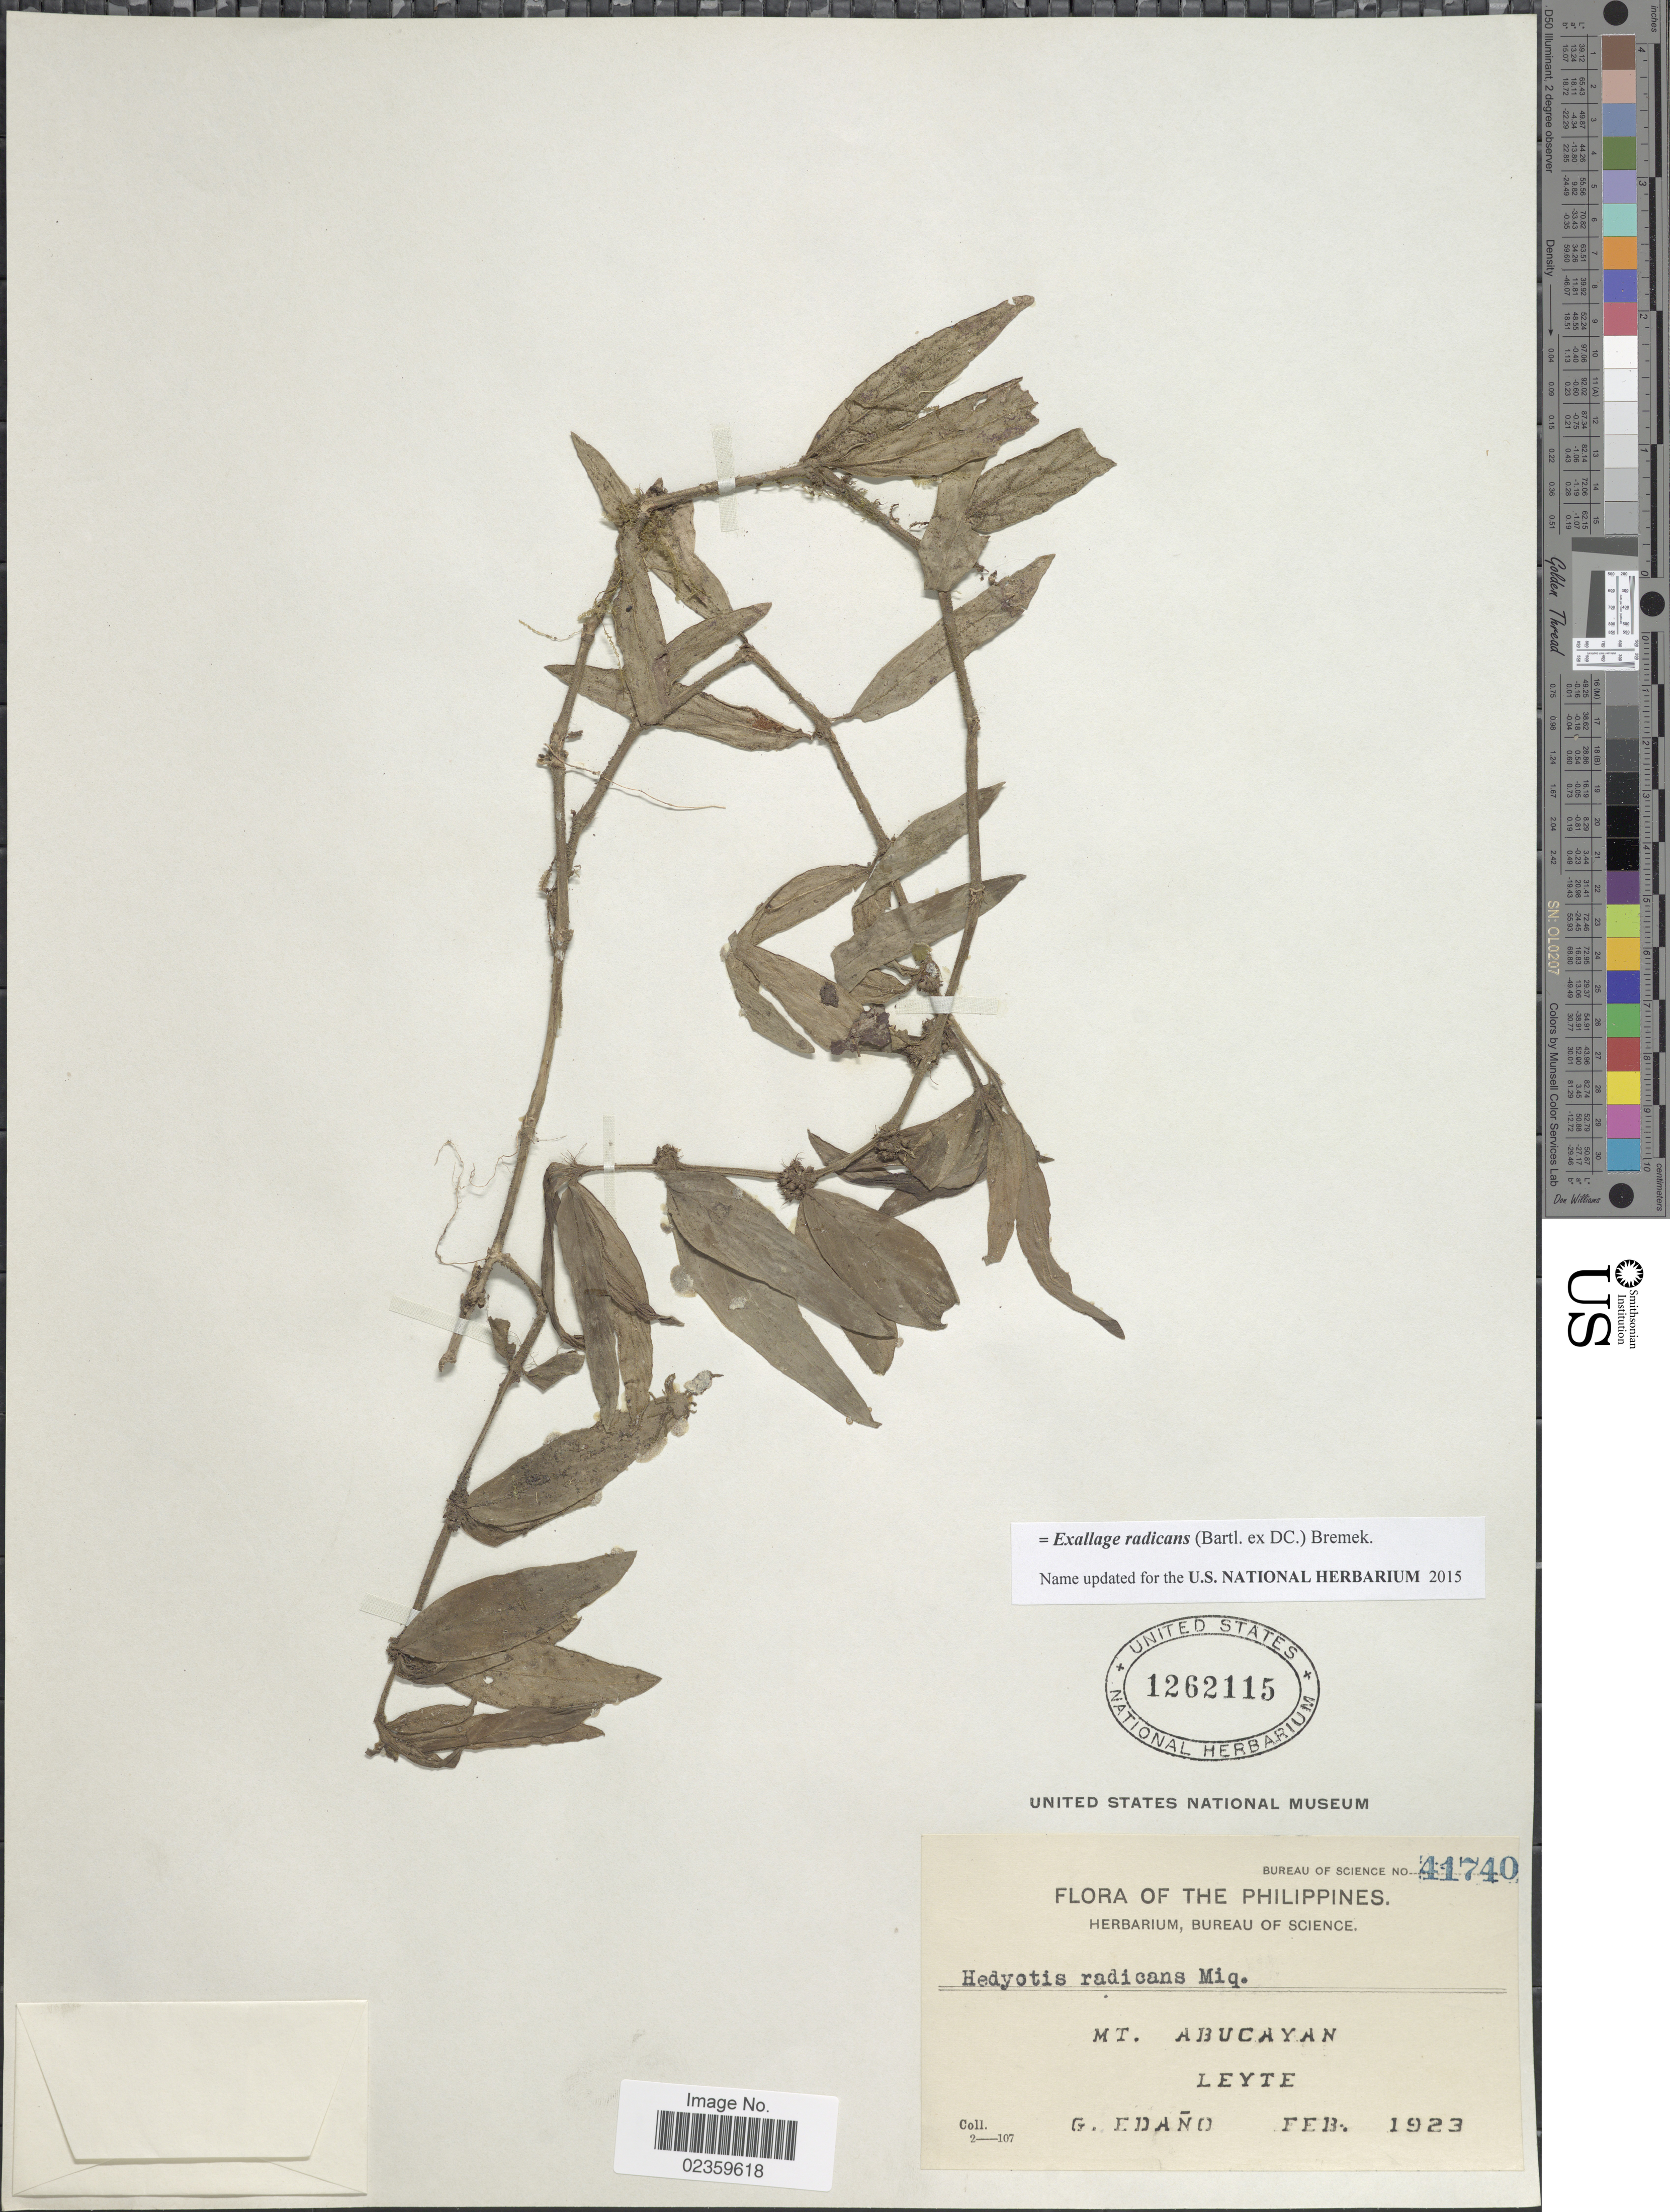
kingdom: Plantae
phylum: Tracheophyta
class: Magnoliopsida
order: Gentianales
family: Rubiaceae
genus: Exallage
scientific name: Exallage radicans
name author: (Bartl. ex DC.) Bremek.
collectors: G. Edaño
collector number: Bureau of Science 41740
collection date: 1923-02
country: Philippines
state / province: Eastern Visayas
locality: Mt. Abucayan. Leyte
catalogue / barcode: US 1262115